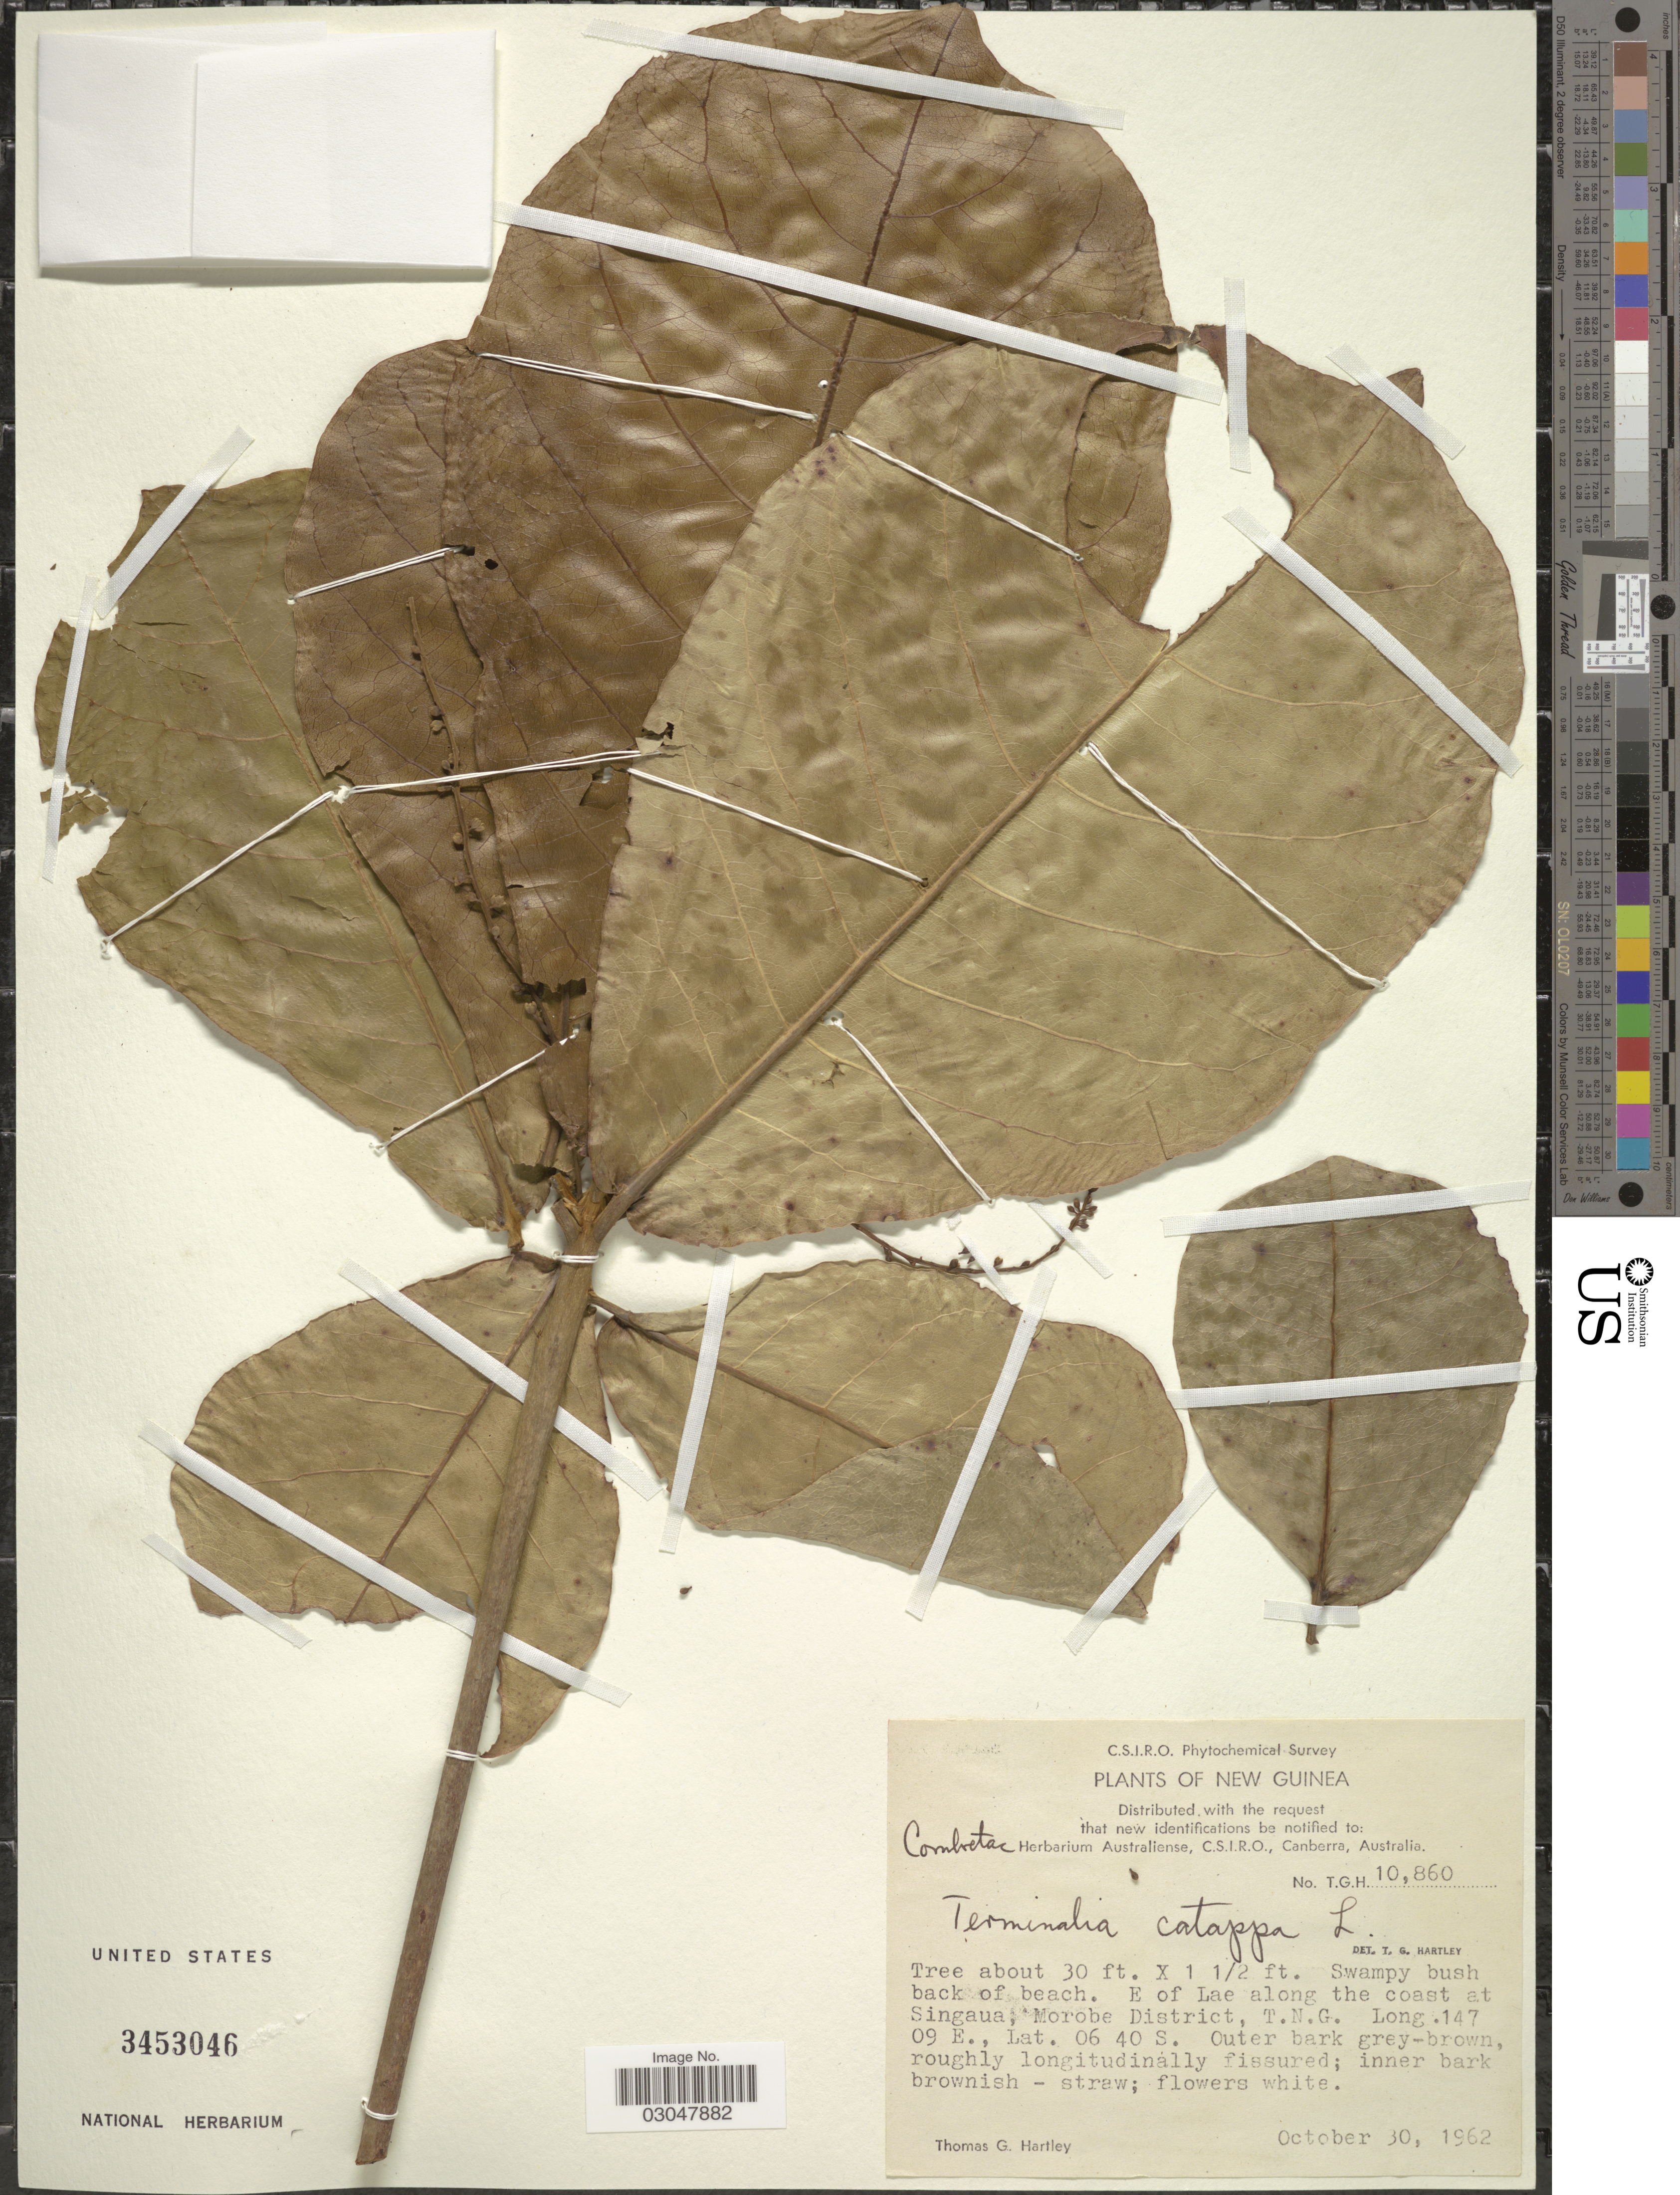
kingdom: Plantae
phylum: Tracheophyta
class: Magnoliopsida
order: Myrtales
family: Combretaceae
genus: Terminalia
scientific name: Terminalia catappa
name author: L.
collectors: T. G. Hartley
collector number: T.G.H.10860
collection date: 1962-10-30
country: Papua New Guinea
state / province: Morobe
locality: New Guinea. Swampy bush back of beach. E of Lae along the coast at Singaua; Morobe District, T.N.G.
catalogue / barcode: US 3453046